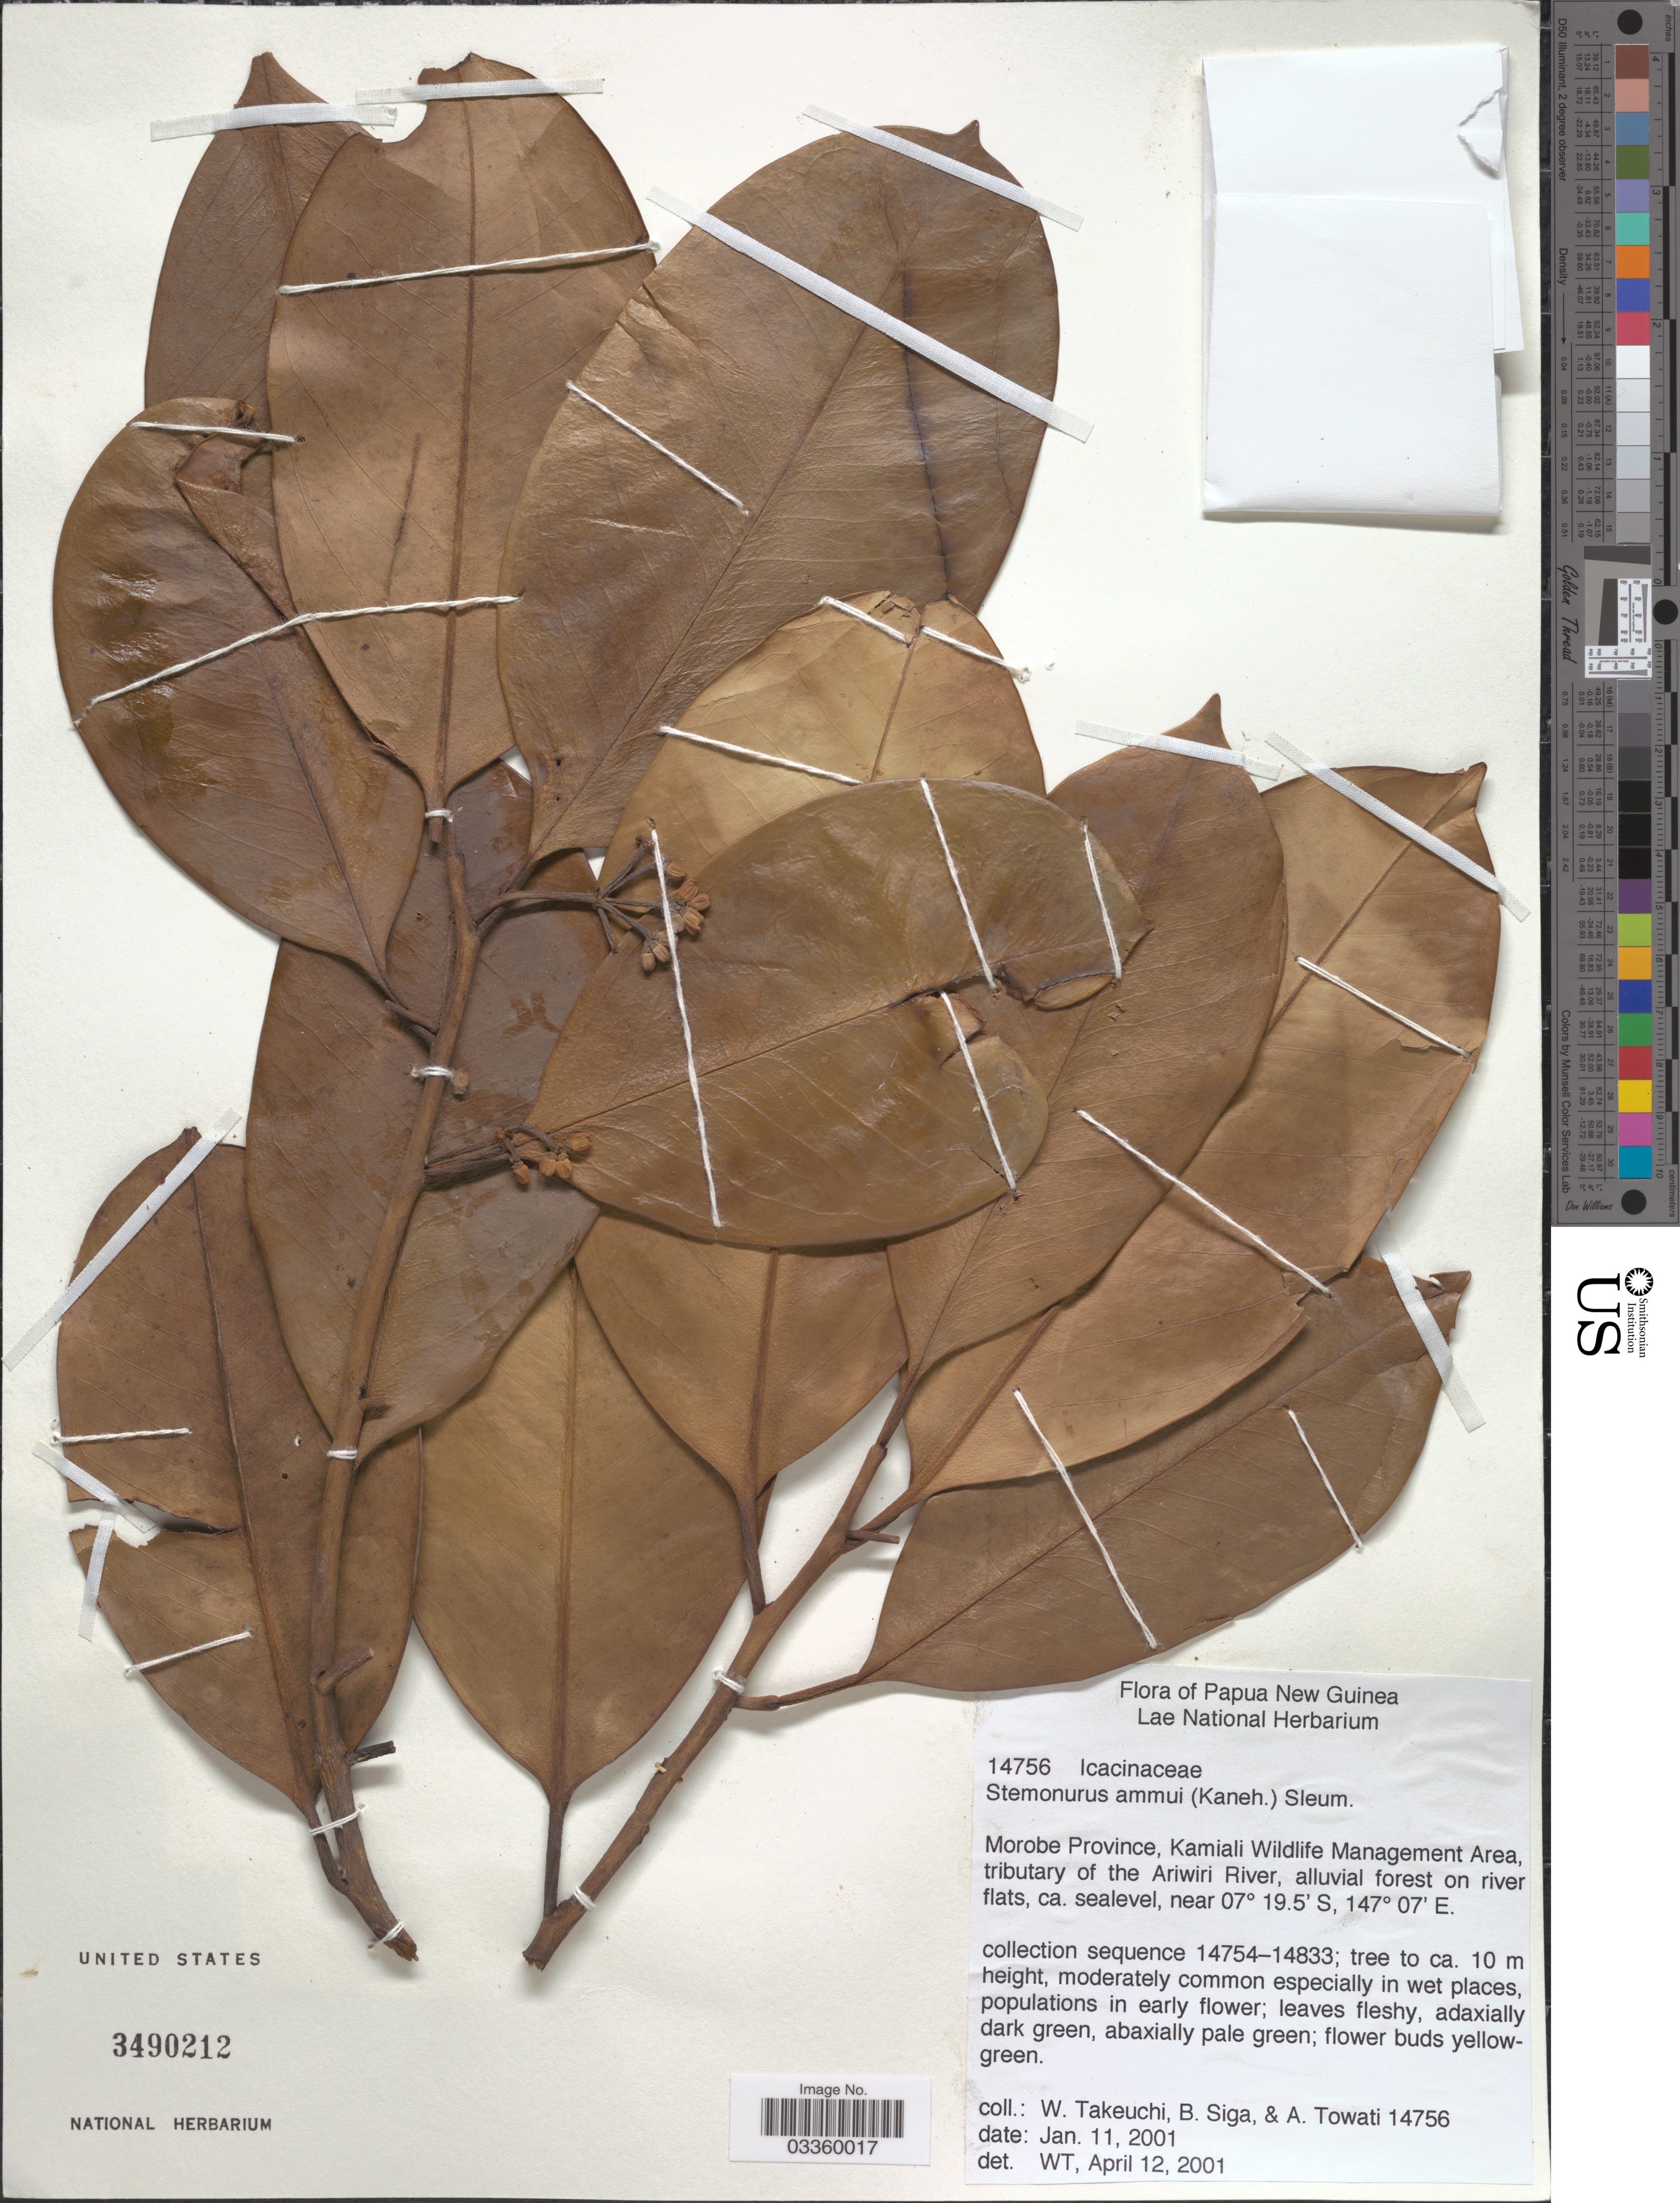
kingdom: Plantae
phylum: Tracheophyta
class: Magnoliopsida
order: Cardiopteridales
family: Stemonuraceae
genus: Stemonurus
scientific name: Stemonurus ammui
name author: (Kaneh.) Sleumer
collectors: W. Takeuchi, B. Siga & A. Towati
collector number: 14756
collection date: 2001-01-11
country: Papua New Guinea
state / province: Morobe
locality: Kamiali Wildlife Management Area, tributary of the Ariwiri River.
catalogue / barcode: US 3490212